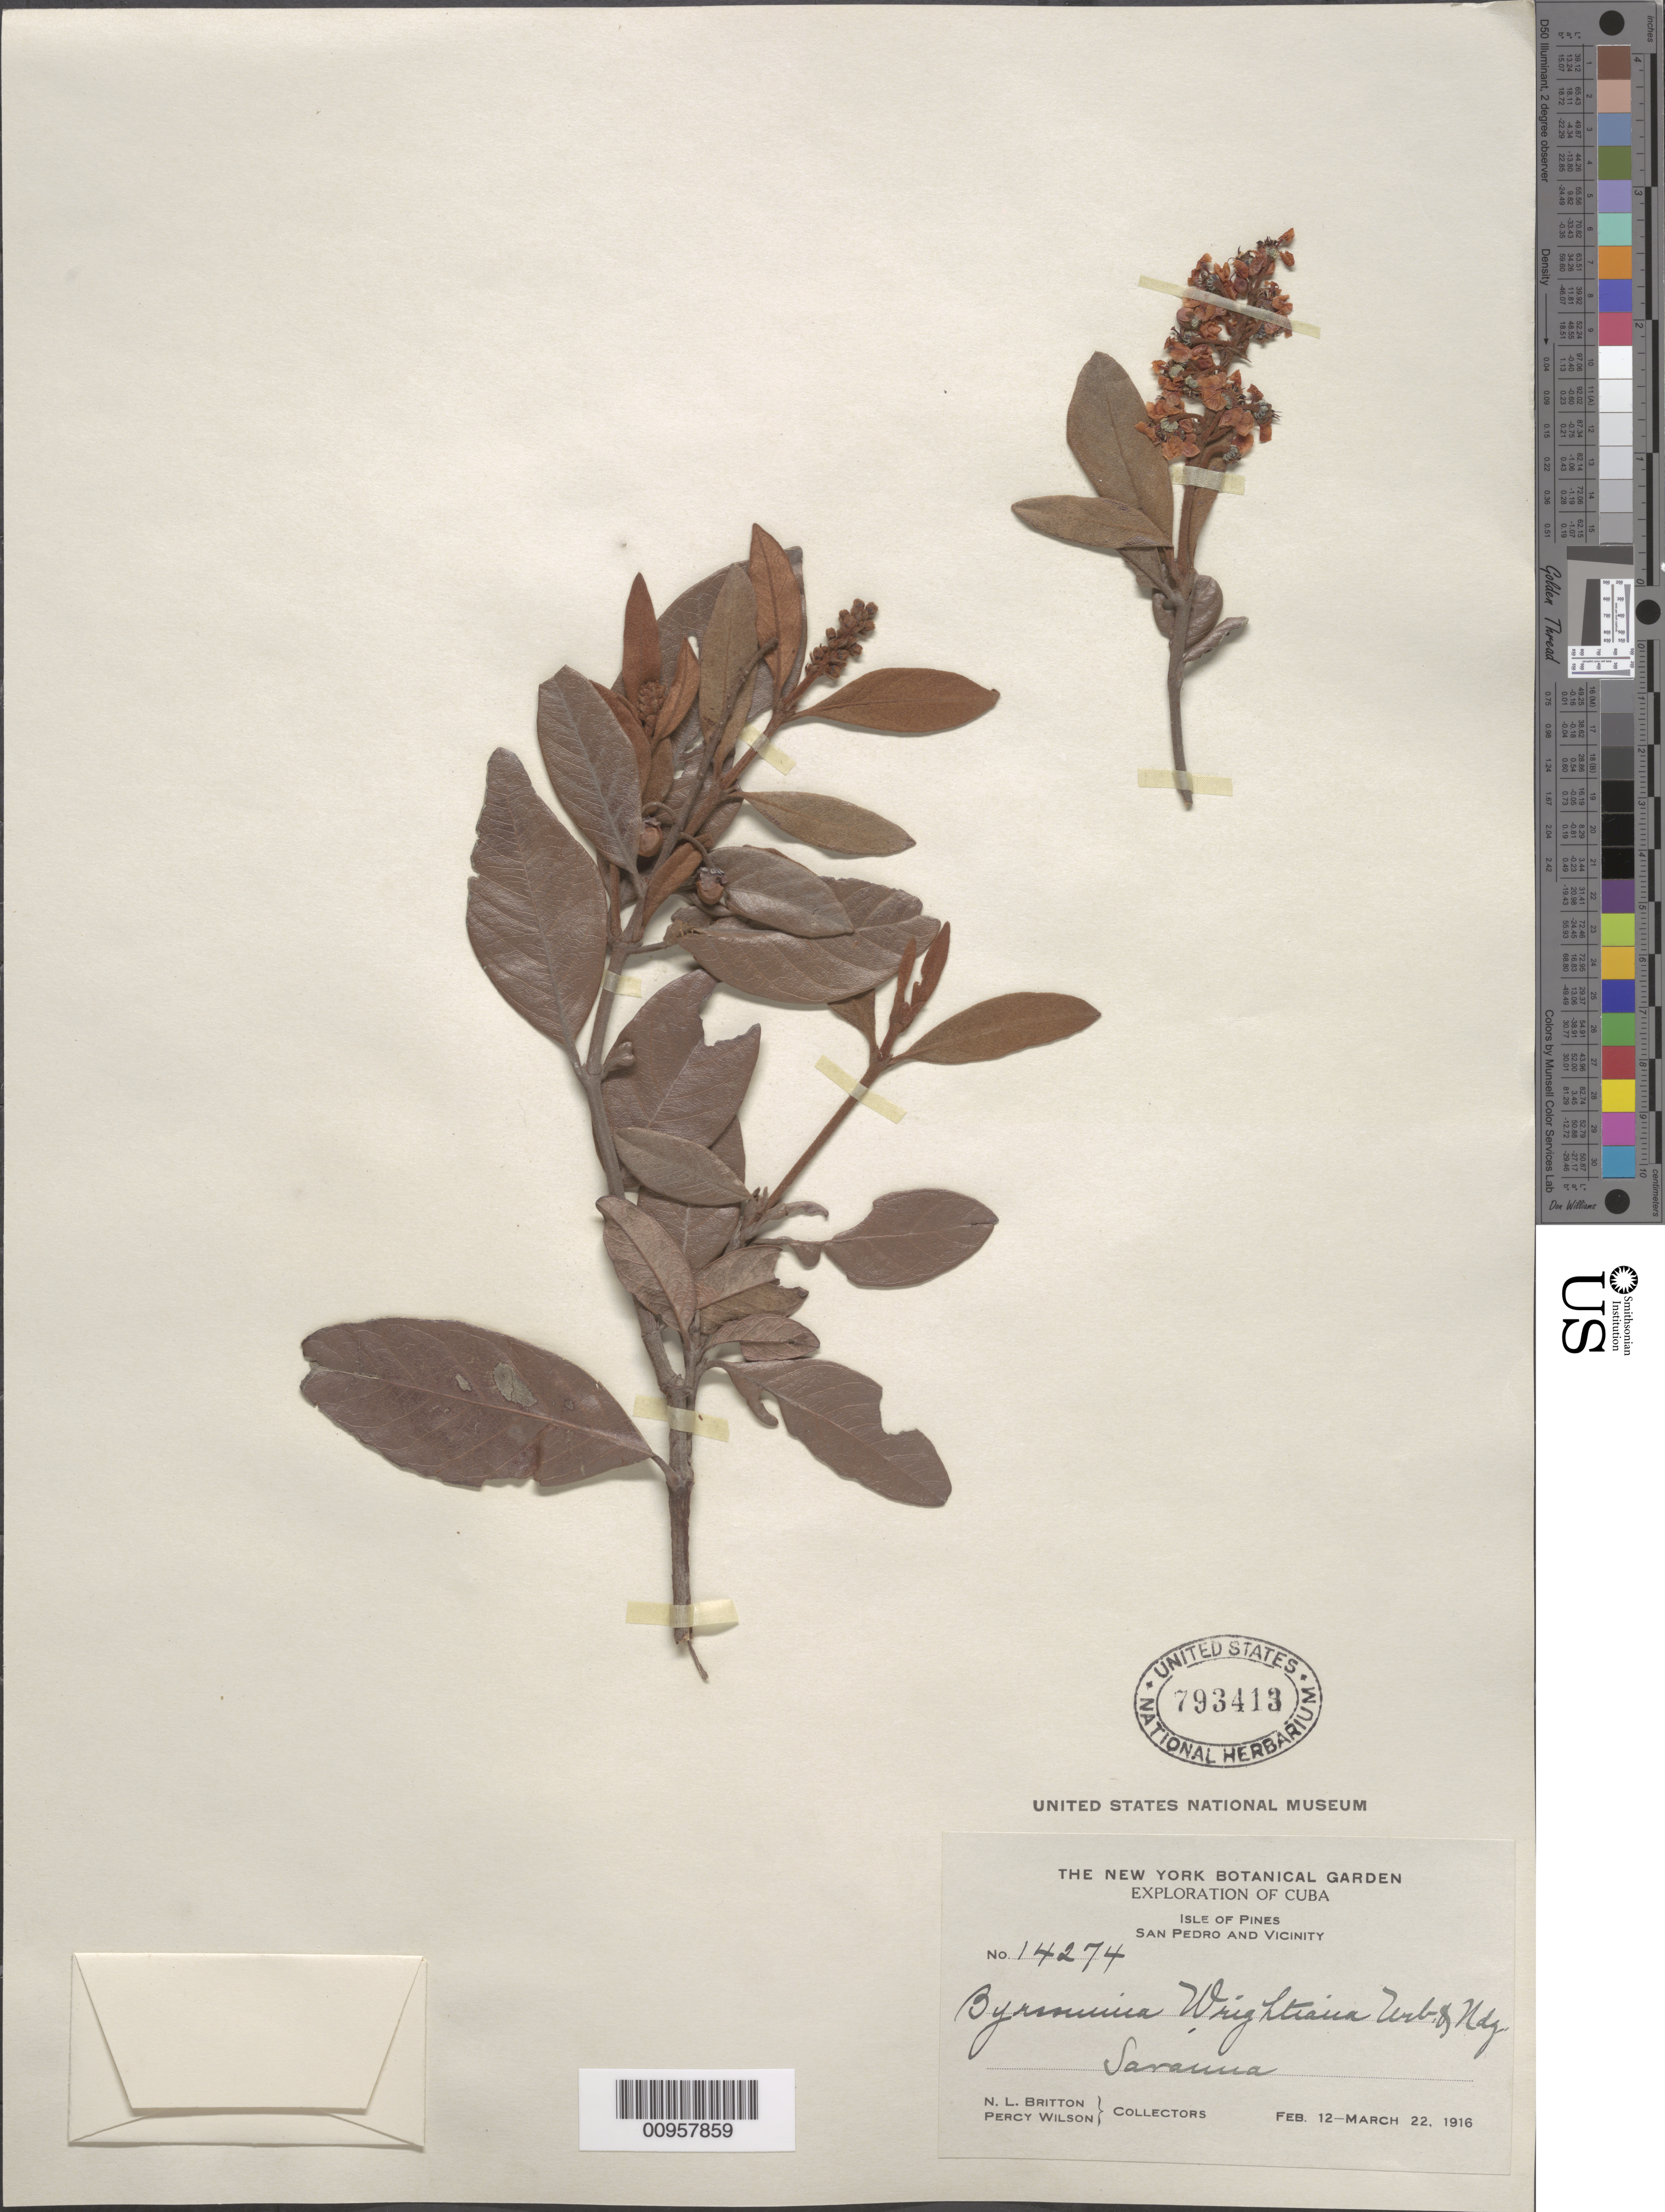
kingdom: Plantae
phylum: Tracheophyta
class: Magnoliopsida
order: Malpighiales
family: Malpighiaceae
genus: Byrsonima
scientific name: Byrsonima wrightiana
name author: Nied.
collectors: N. Britton & P. Wilson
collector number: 14274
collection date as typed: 12 Feb 1916 to 22 Mar 1916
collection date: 1916-02-12/1916-03-22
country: Cuba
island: Isla de la Juventud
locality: San Pedro and vicinity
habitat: Savanna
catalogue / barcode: US 793413